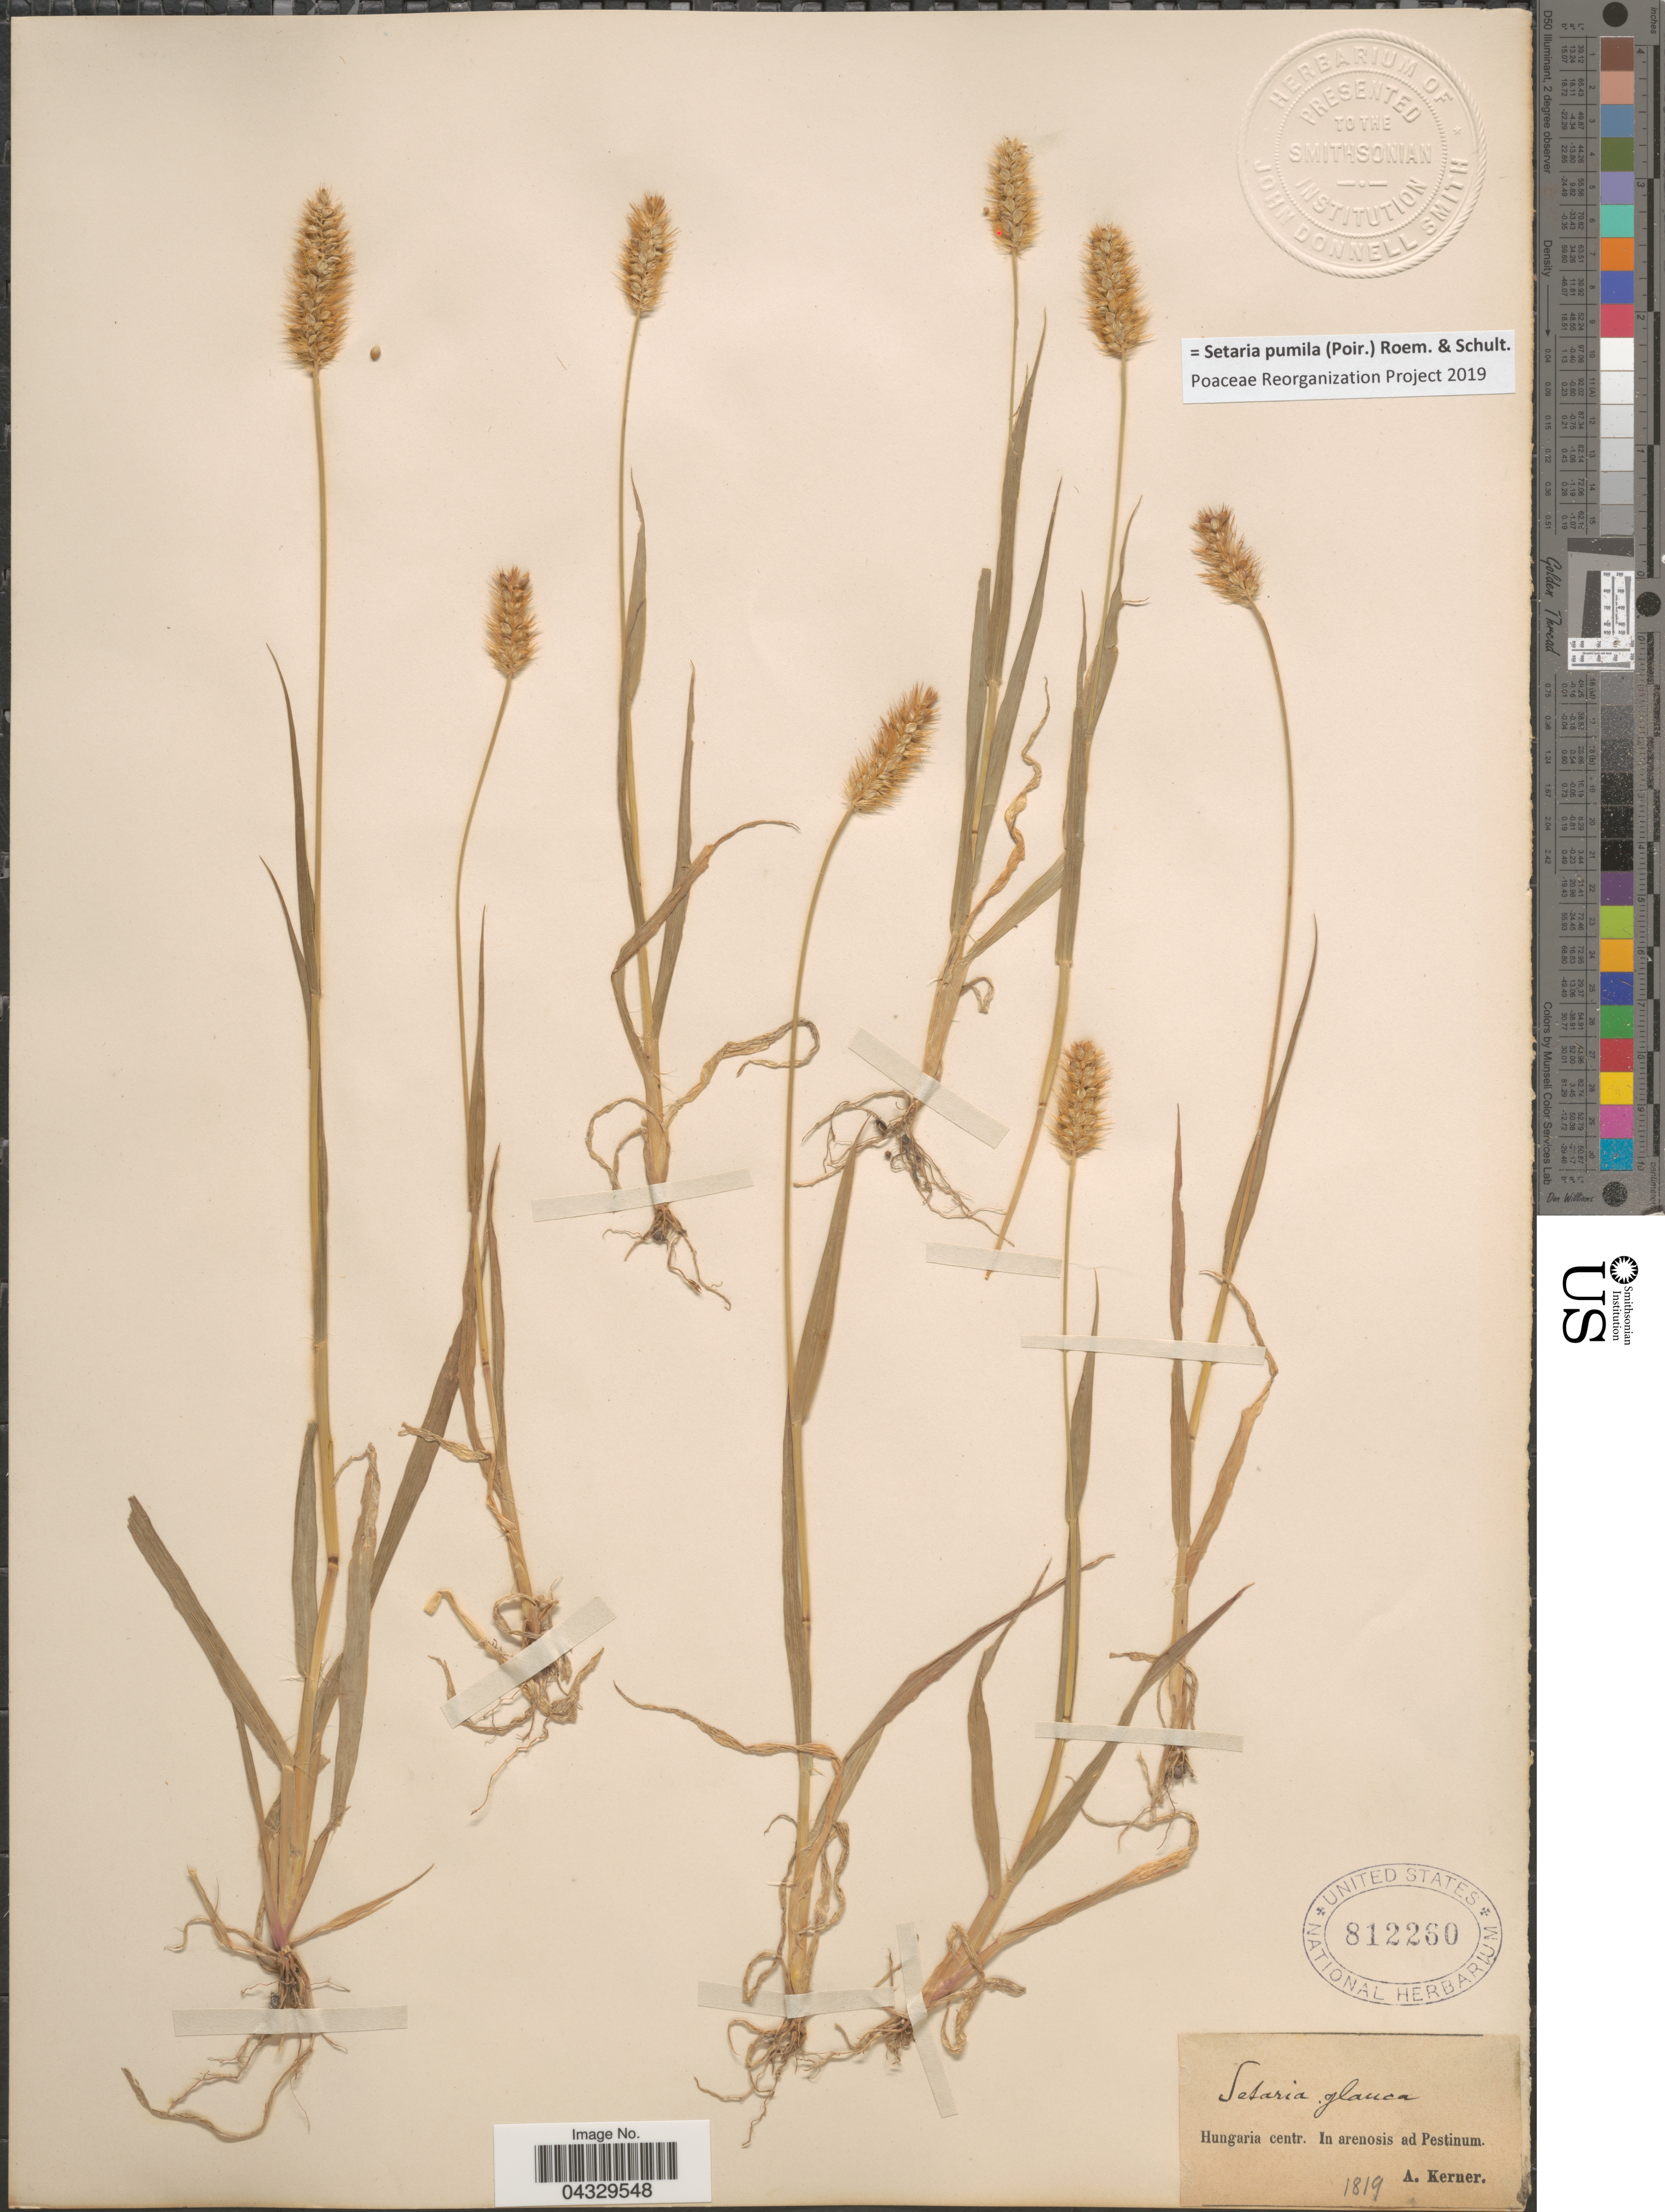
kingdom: Plantae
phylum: Tracheophyta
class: Liliopsida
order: Poales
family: Poaceae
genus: Setaria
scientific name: Setaria pumila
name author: (Poir.) Roem. & Schult.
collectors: A. Kerner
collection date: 1819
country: Hungary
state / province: Pest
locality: Hungaria centr. In arenosis ad Pestinum.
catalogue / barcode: US 812260